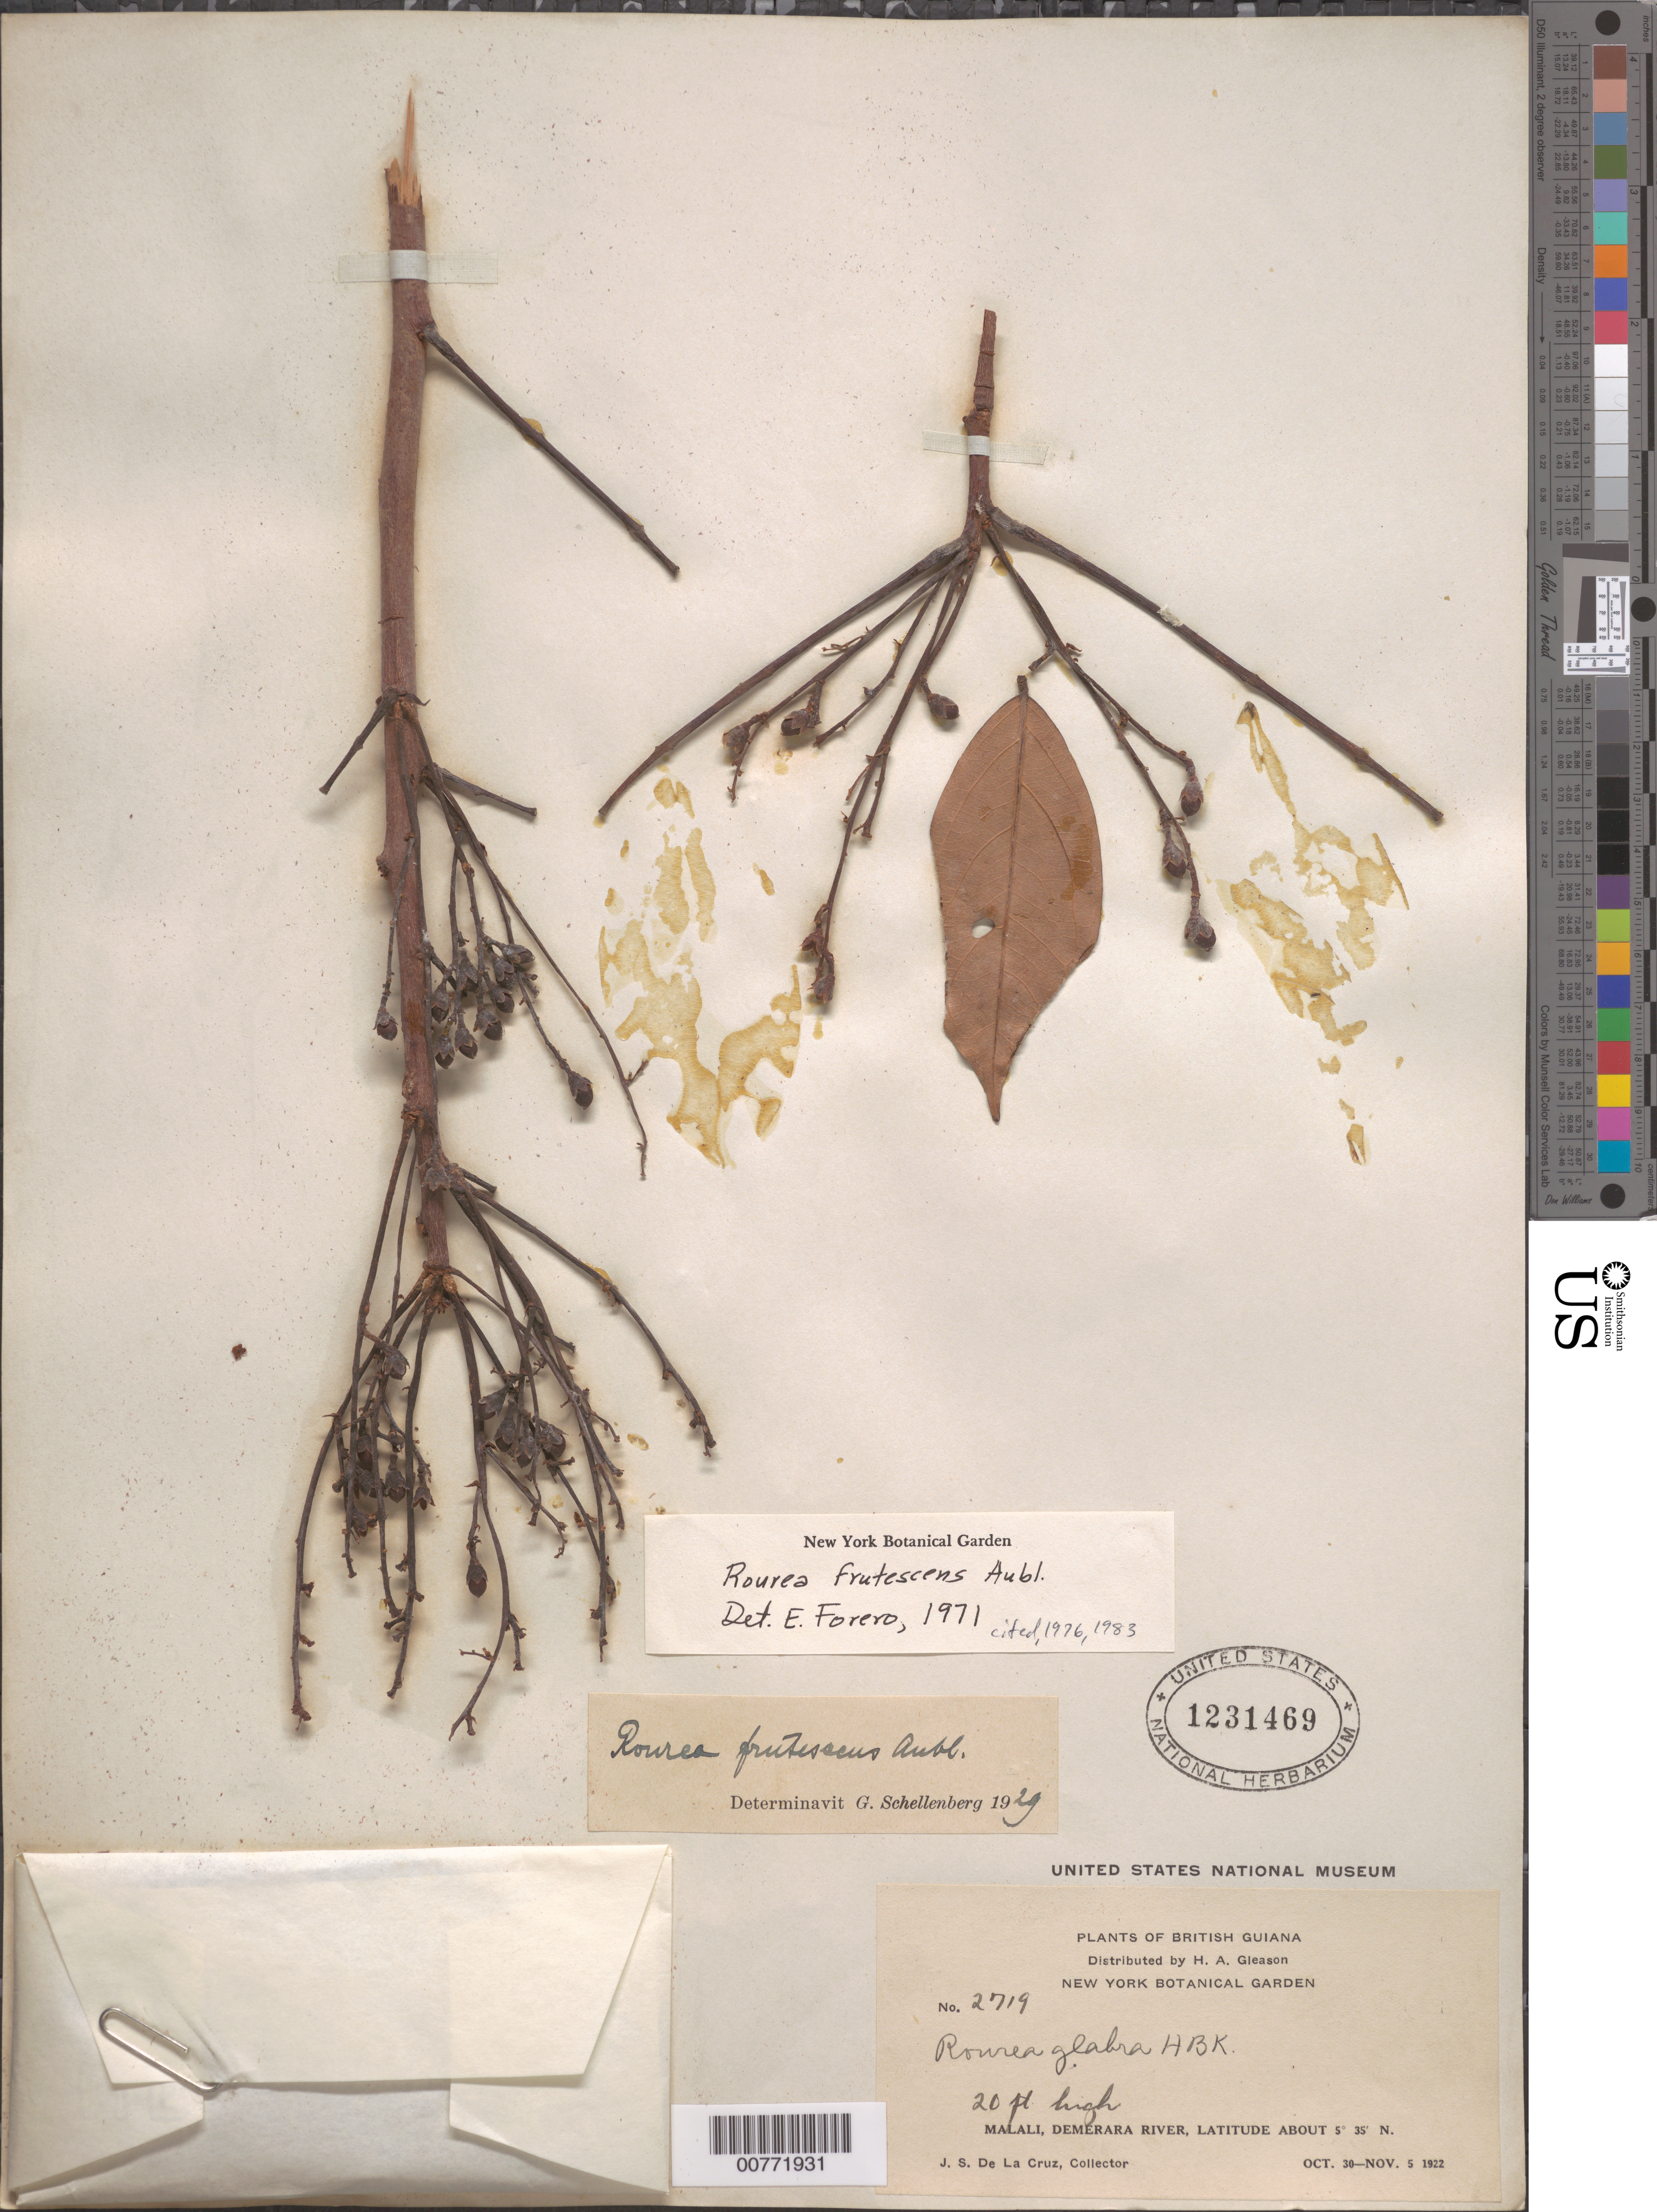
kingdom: Plantae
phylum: Tracheophyta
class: Magnoliopsida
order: Oxalidales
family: Connaraceae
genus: Rourea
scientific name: Rourea frutescens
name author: Aubl.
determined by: Forero, E.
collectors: J. S. de la Cruz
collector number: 2719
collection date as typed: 30-Oct-22 to 5-Nov-22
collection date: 1922-10-30/1922-11-05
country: Guyana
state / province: U. Demerara-Berbice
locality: Malali, Demerara R.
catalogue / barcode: US 1231469